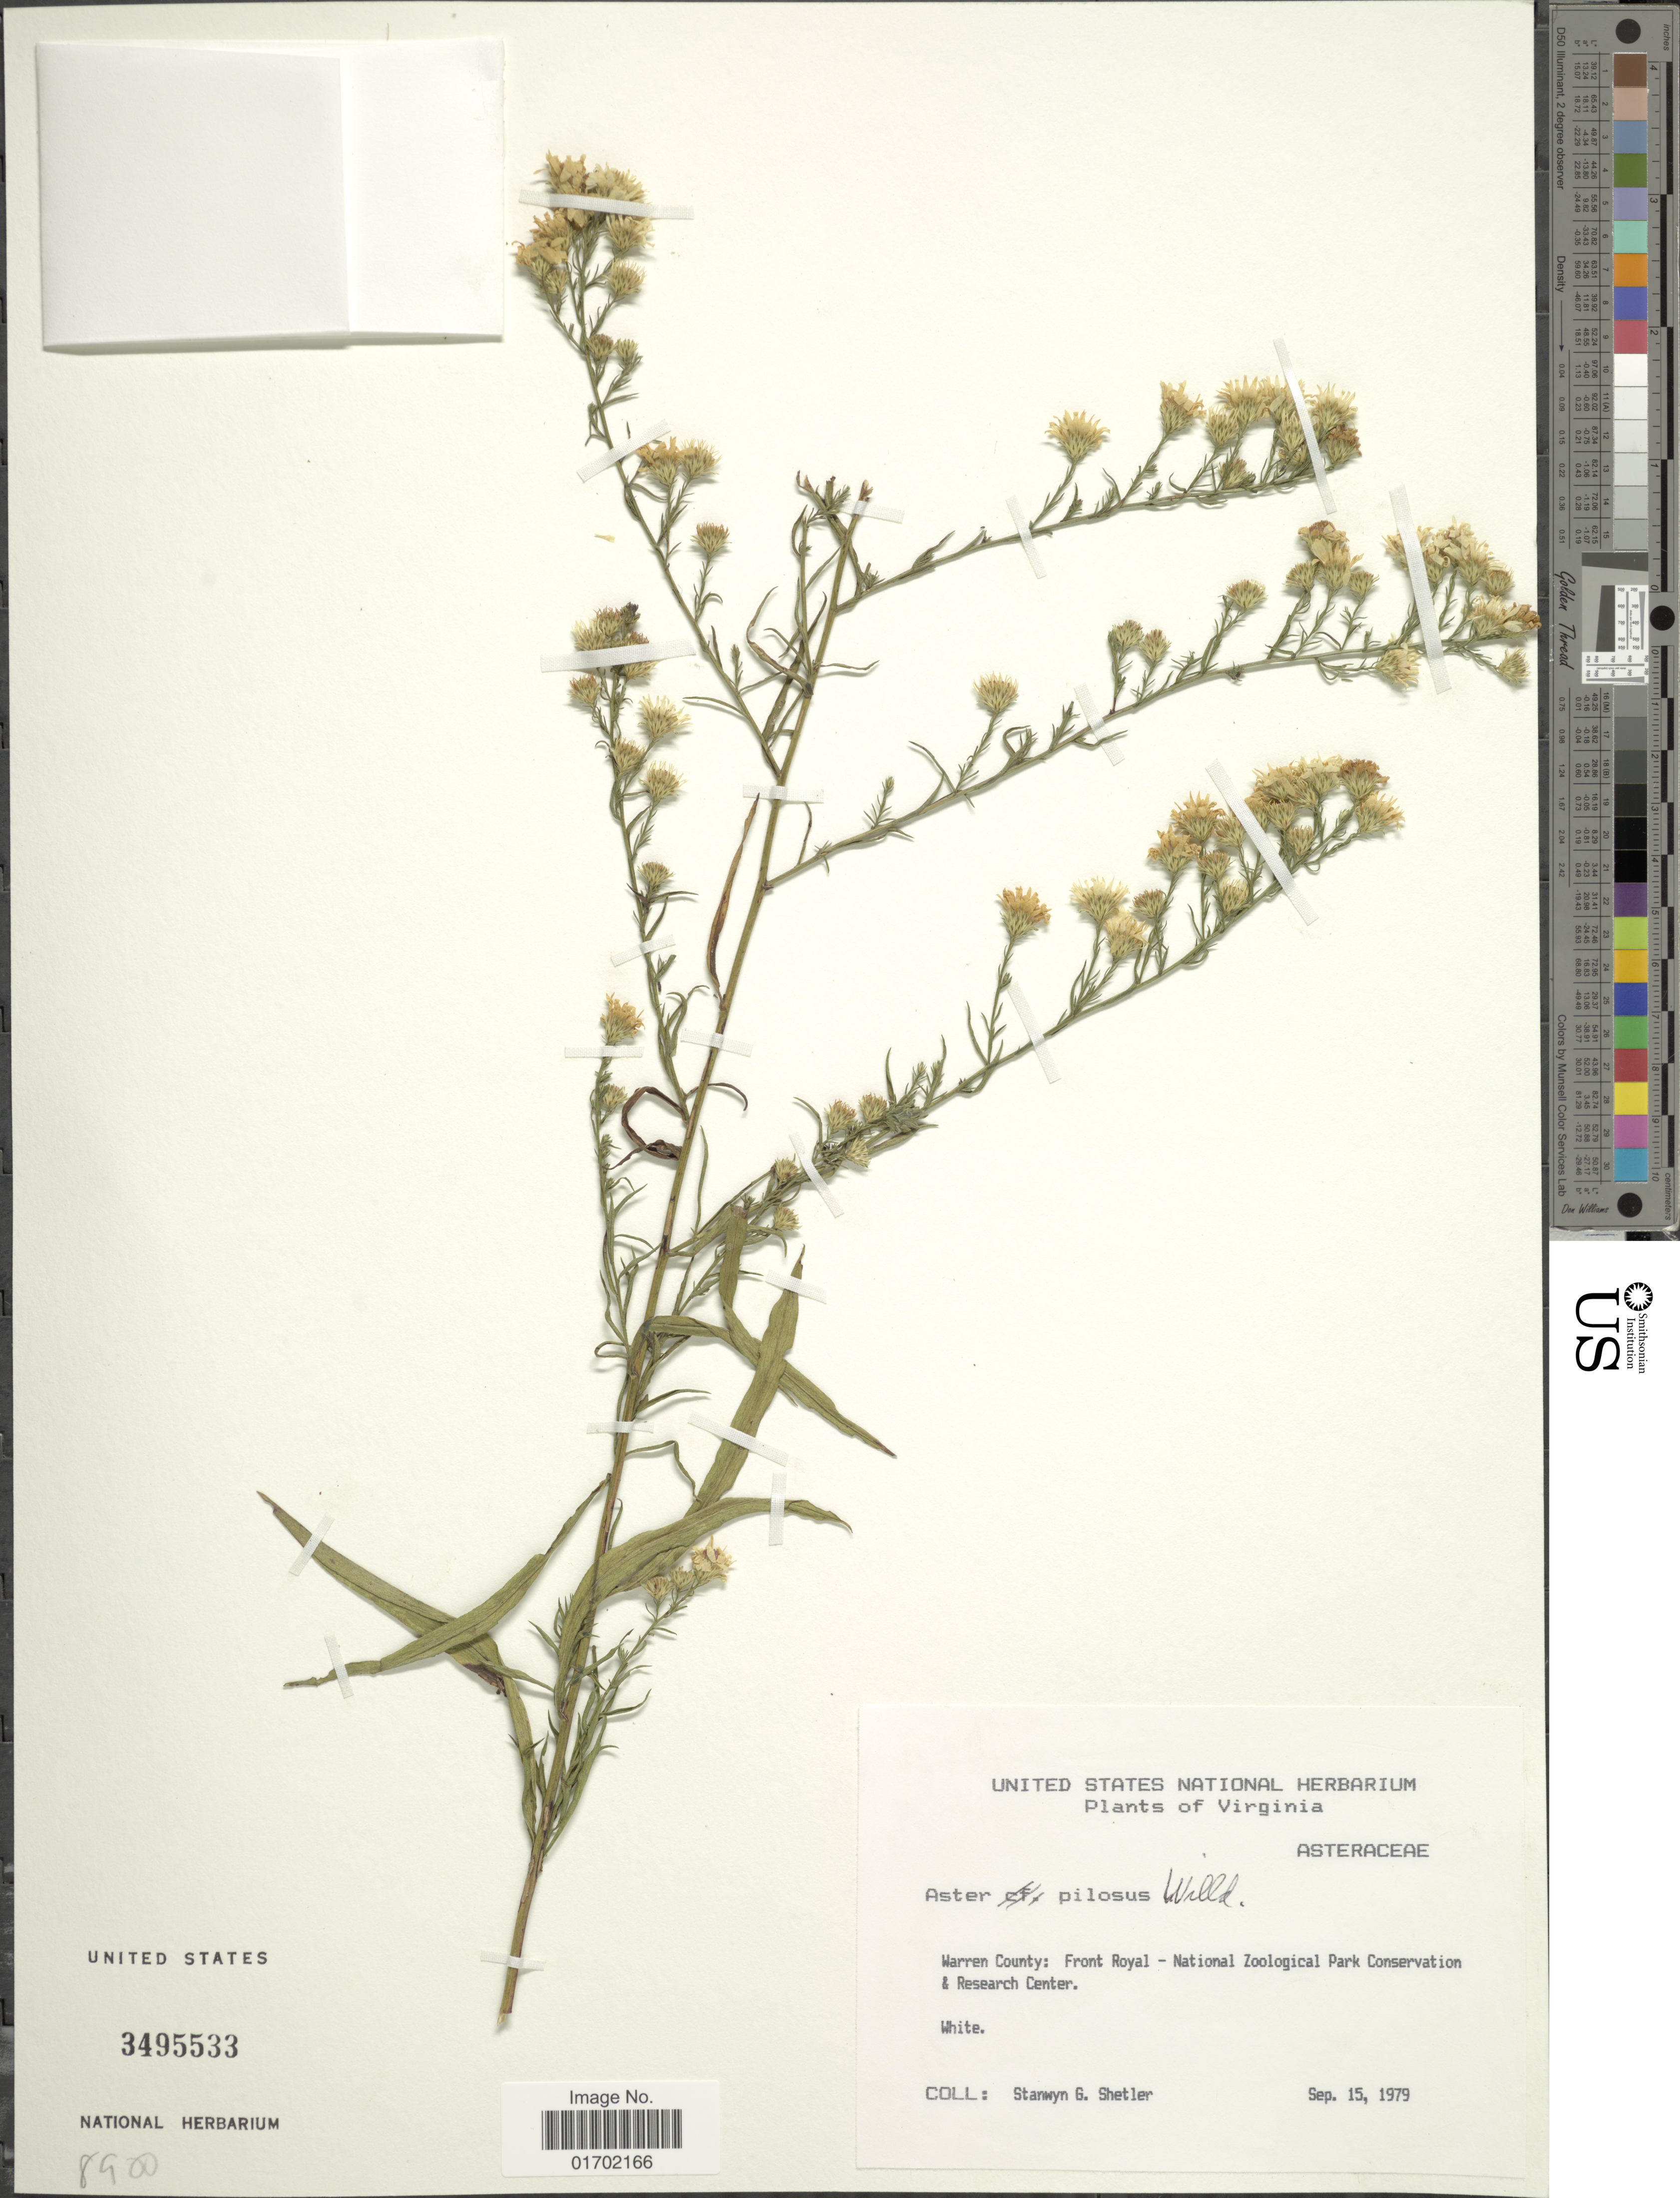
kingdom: Plantae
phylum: Tracheophyta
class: Magnoliopsida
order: Asterales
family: Asteraceae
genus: Symphyotrichum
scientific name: Symphyotrichum pilosum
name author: (Willd.) G.L. Nesom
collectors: S. Shetler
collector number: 8900*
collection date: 1979-09-15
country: United States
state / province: Virginia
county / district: Warren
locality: Warren County, Front Royal-National Zoological Park Conservation & Research Center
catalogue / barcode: US 3495533